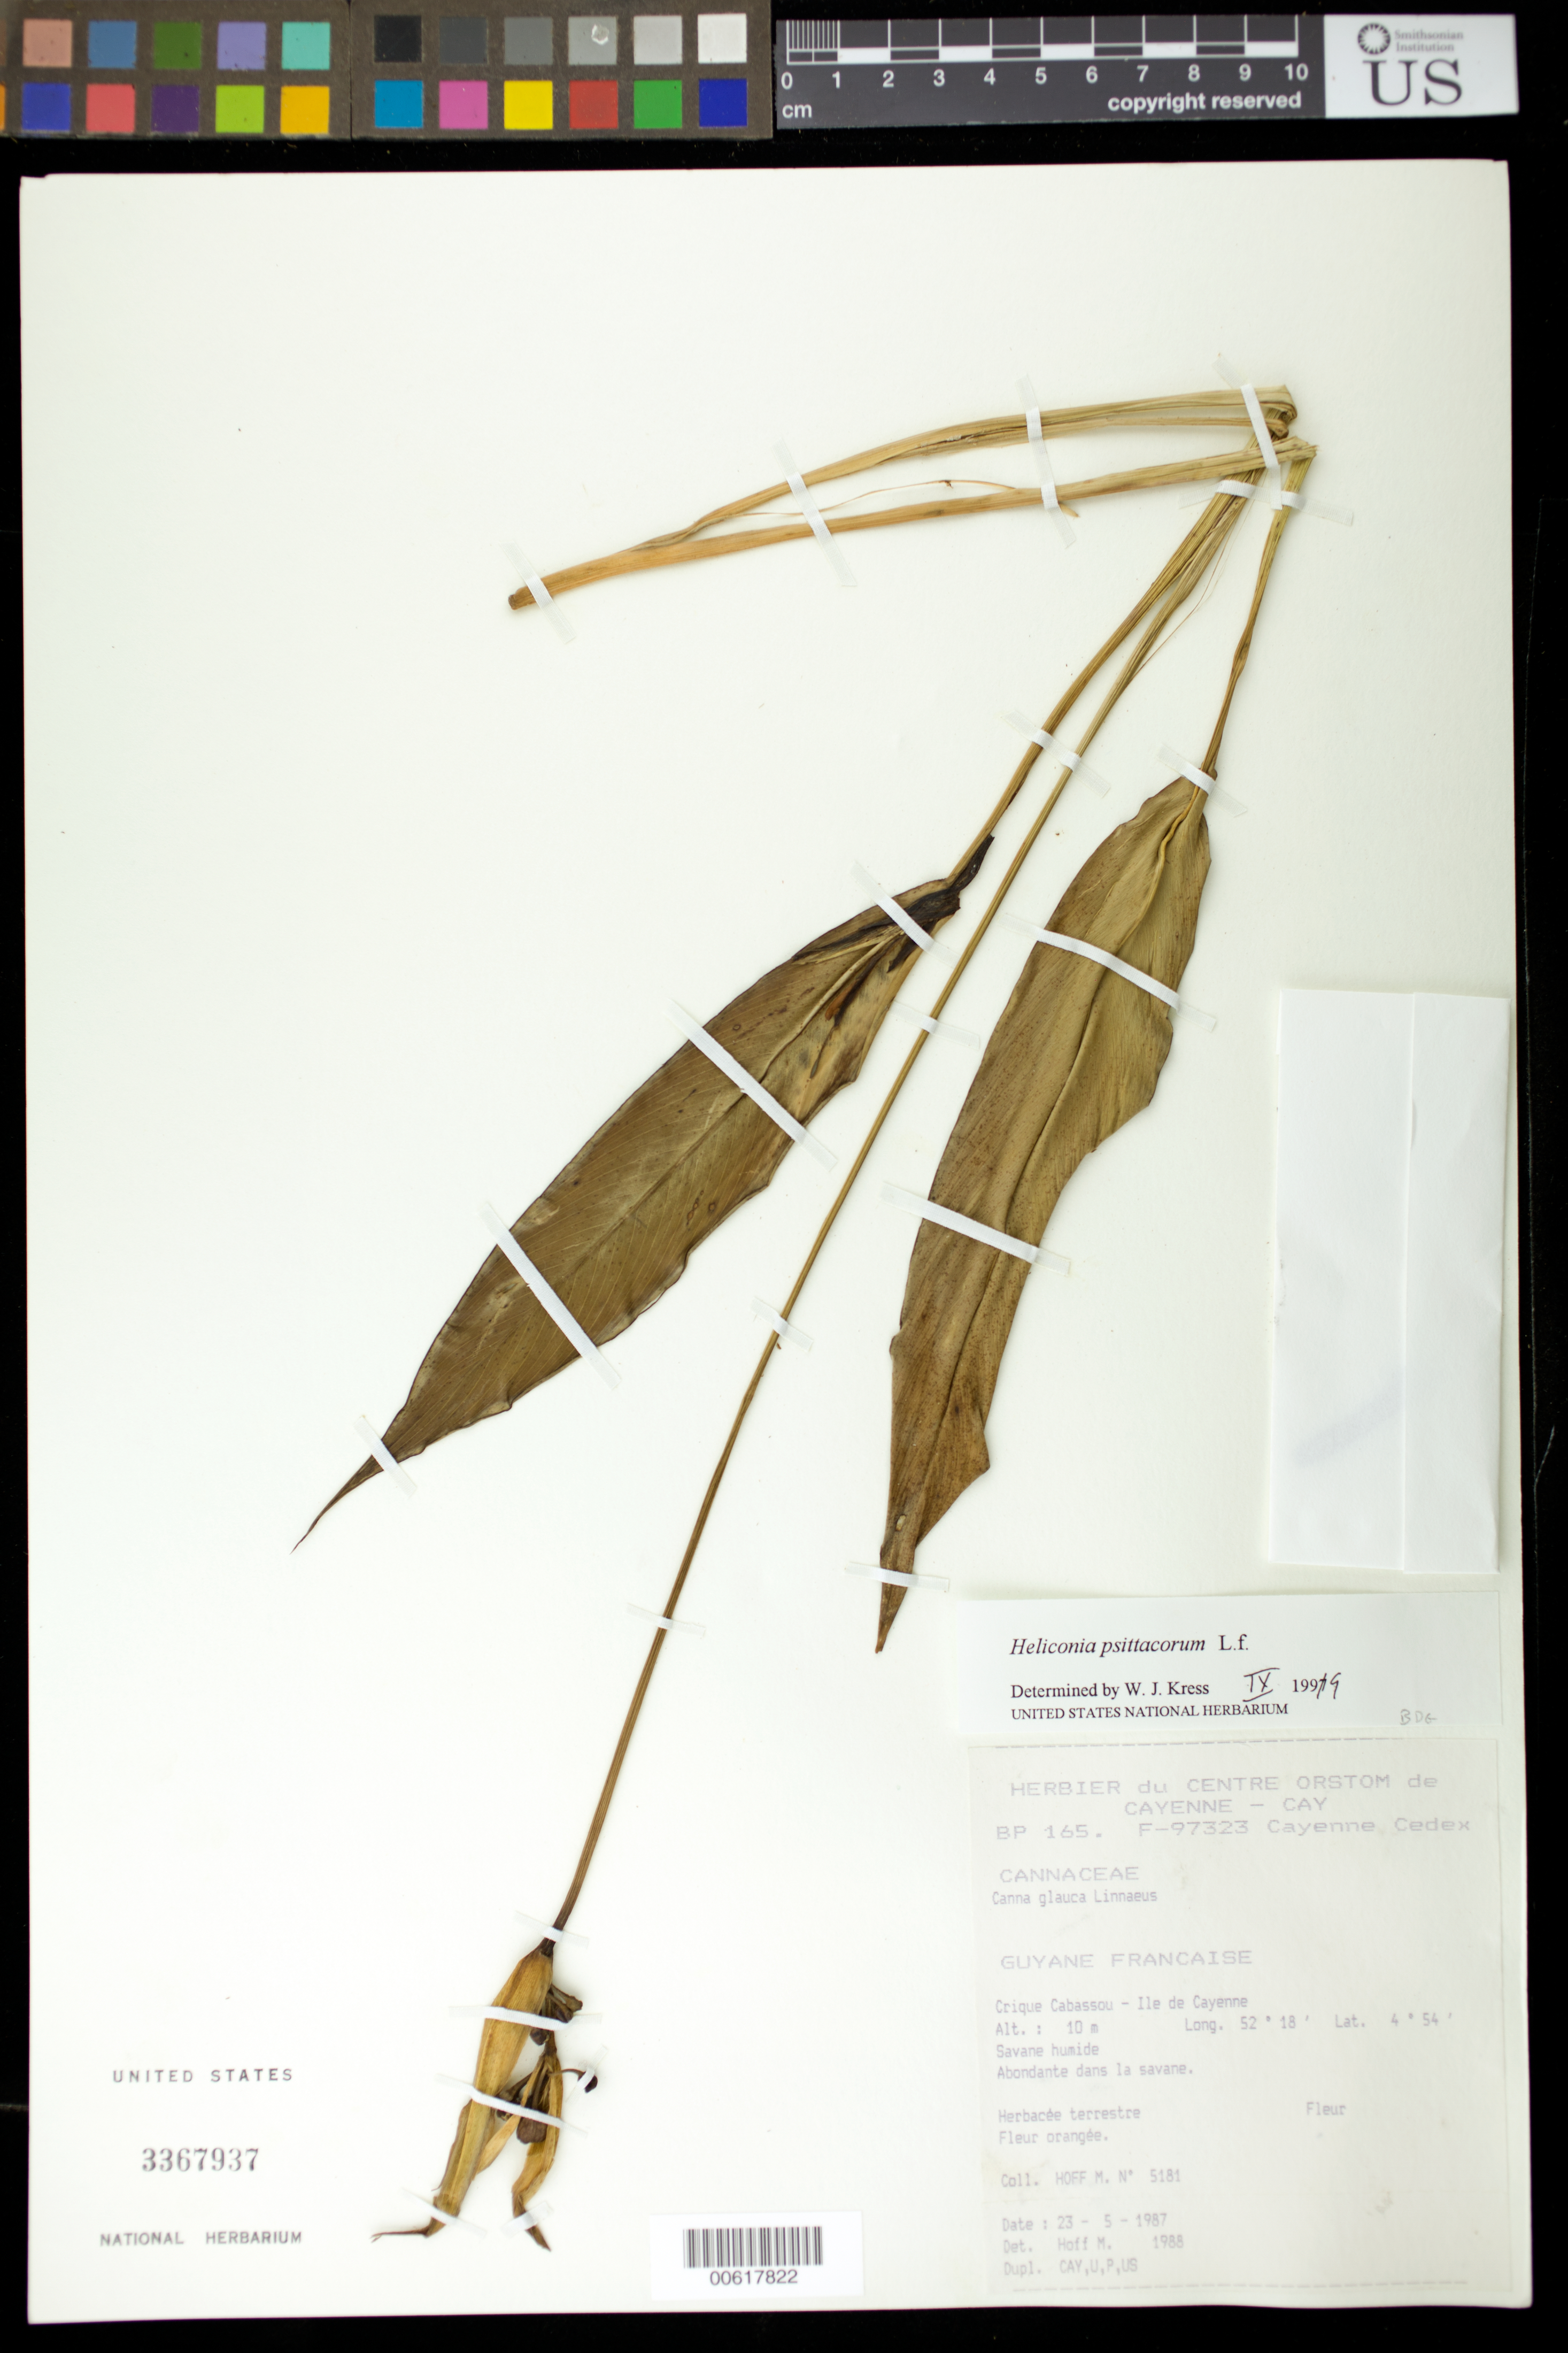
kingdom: Plantae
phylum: Tracheophyta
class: Liliopsida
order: Zingiberales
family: Heliconiaceae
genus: Heliconia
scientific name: Heliconia psittacorum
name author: L. f.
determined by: Kress, W. J., (US), Smithsonian Institution - National Museum of Natural History (UNITED STATES)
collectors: M. Hoff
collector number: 5181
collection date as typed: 23-May-87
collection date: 1987-05-23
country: French Guiana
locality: Crique Cabassou, Ile de Cayenne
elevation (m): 10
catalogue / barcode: US 3367937